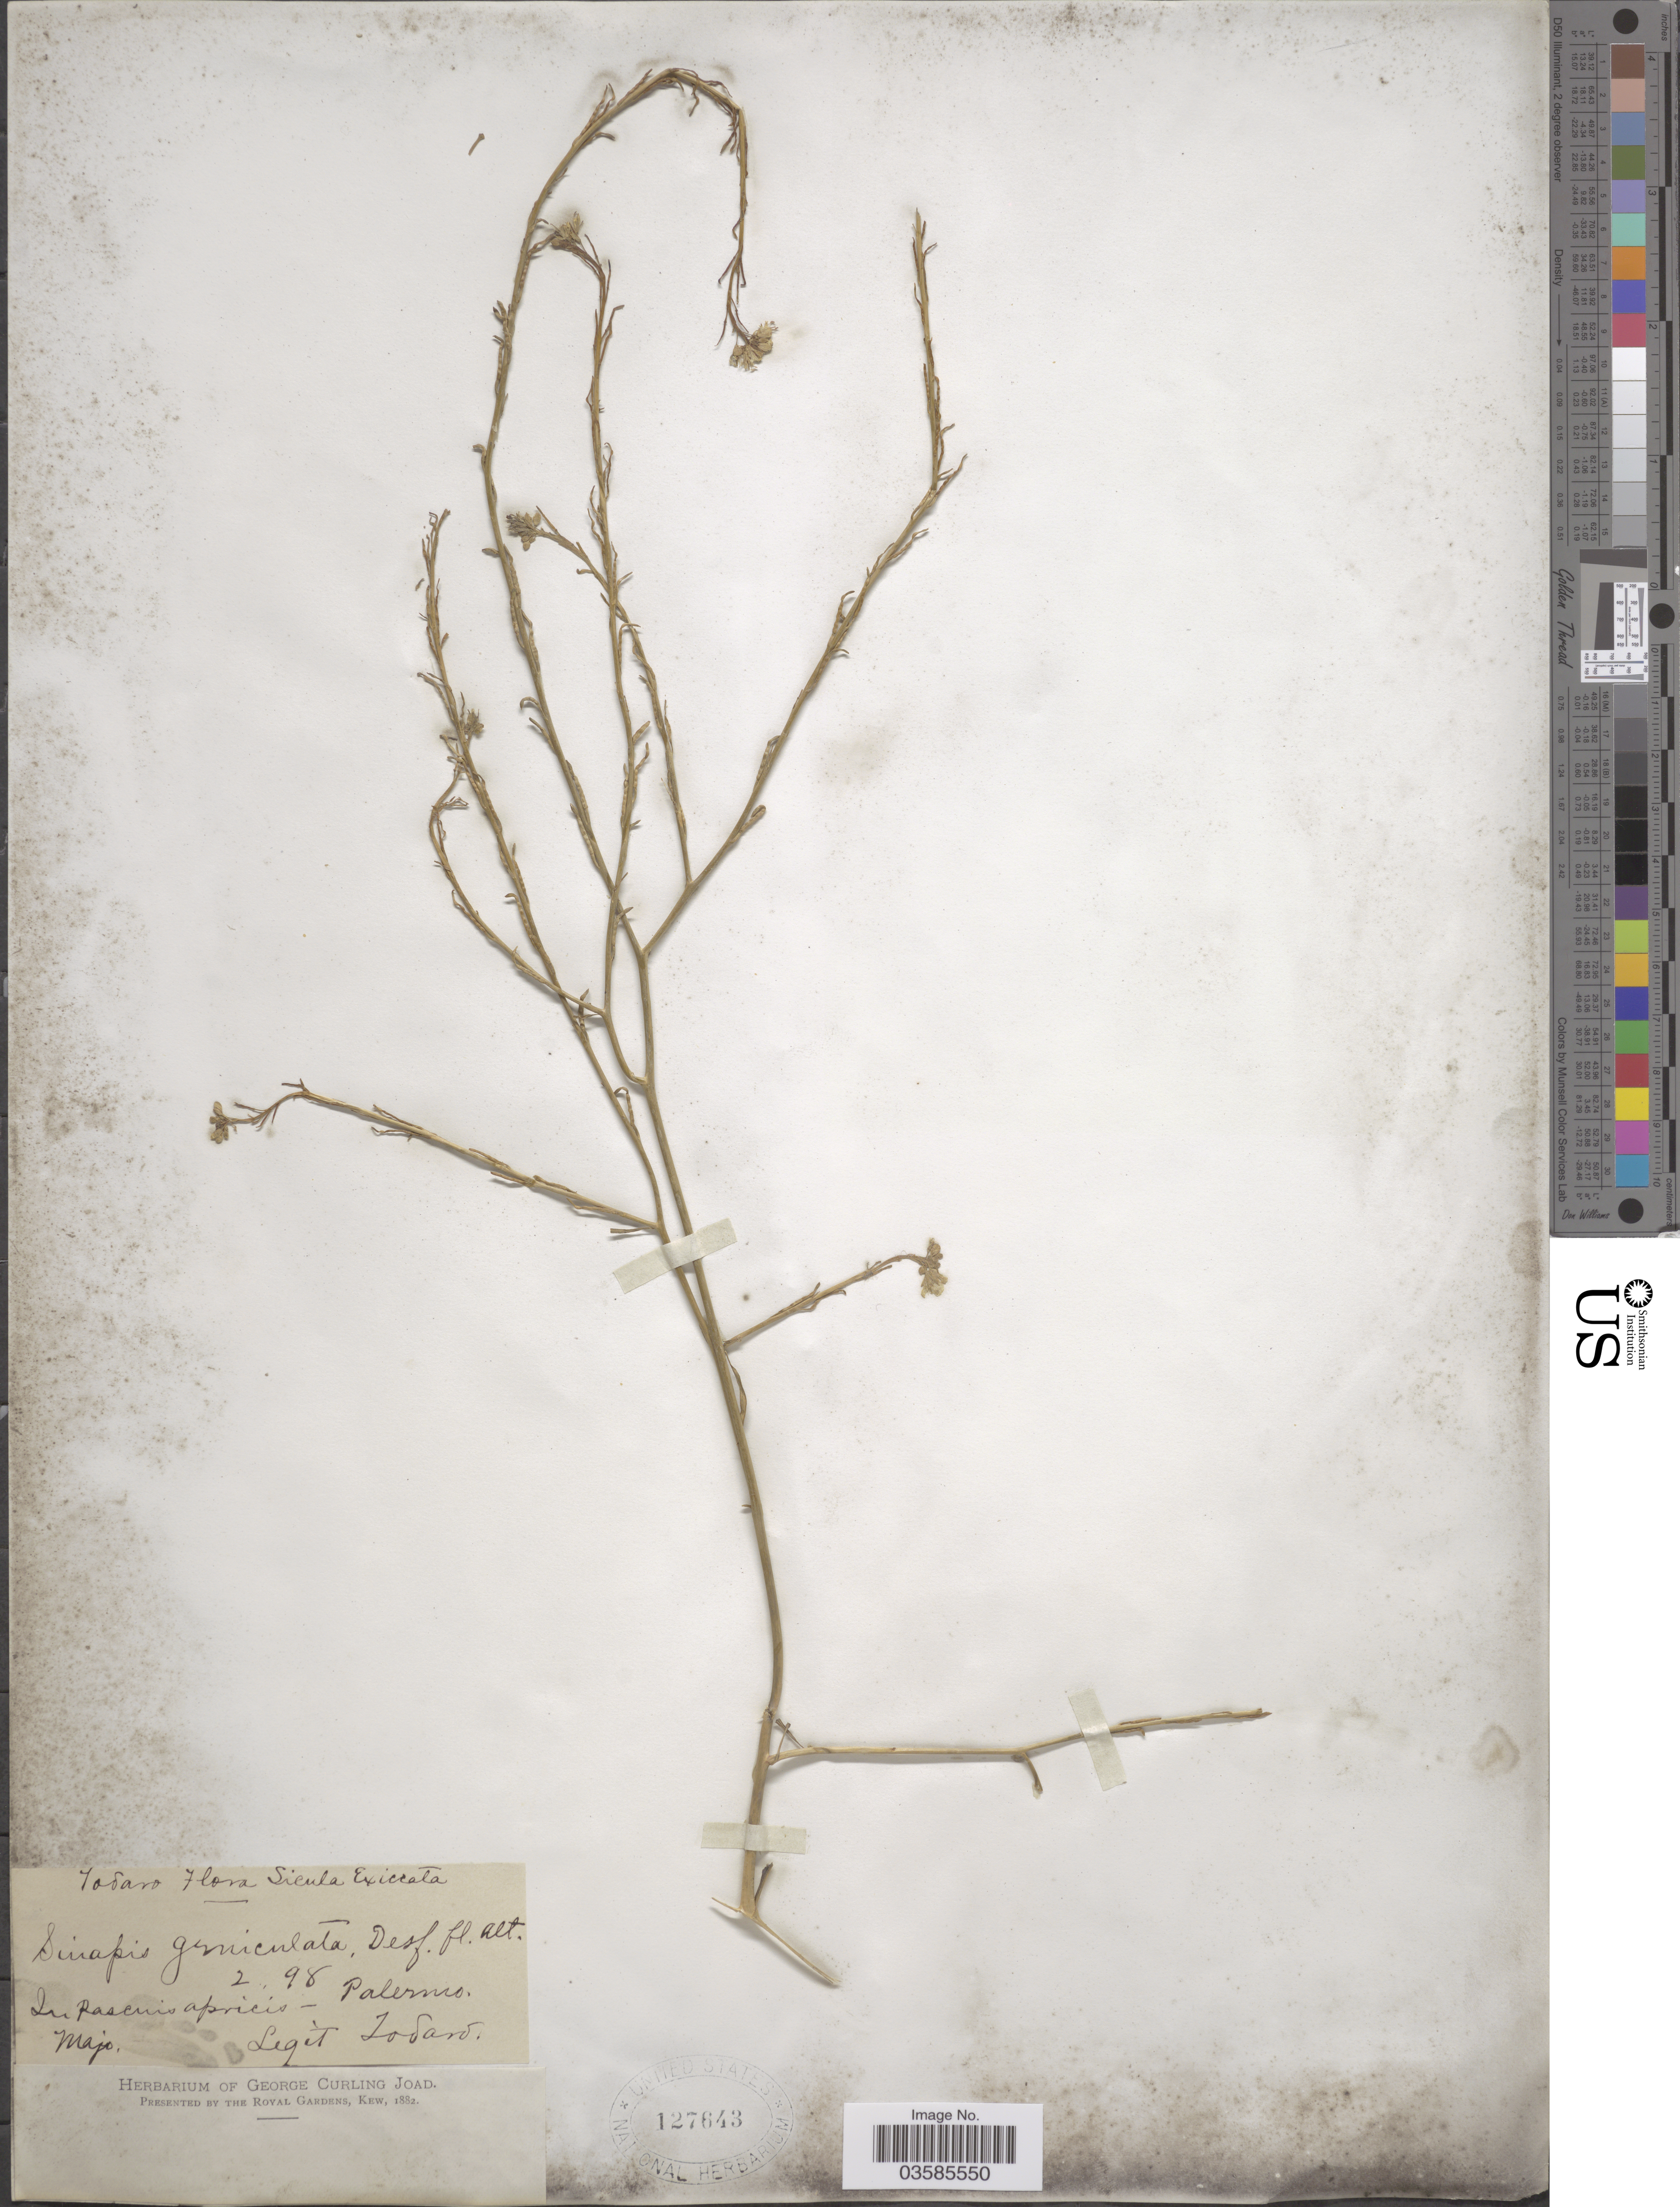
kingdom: Plantae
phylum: Tracheophyta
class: Magnoliopsida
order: Brassicales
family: Brassicaceae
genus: Brassica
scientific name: Brassica geniculata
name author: (Desf.) Benth.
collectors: Todaro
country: Italy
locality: Palermo. Sicula.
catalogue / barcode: US 127643